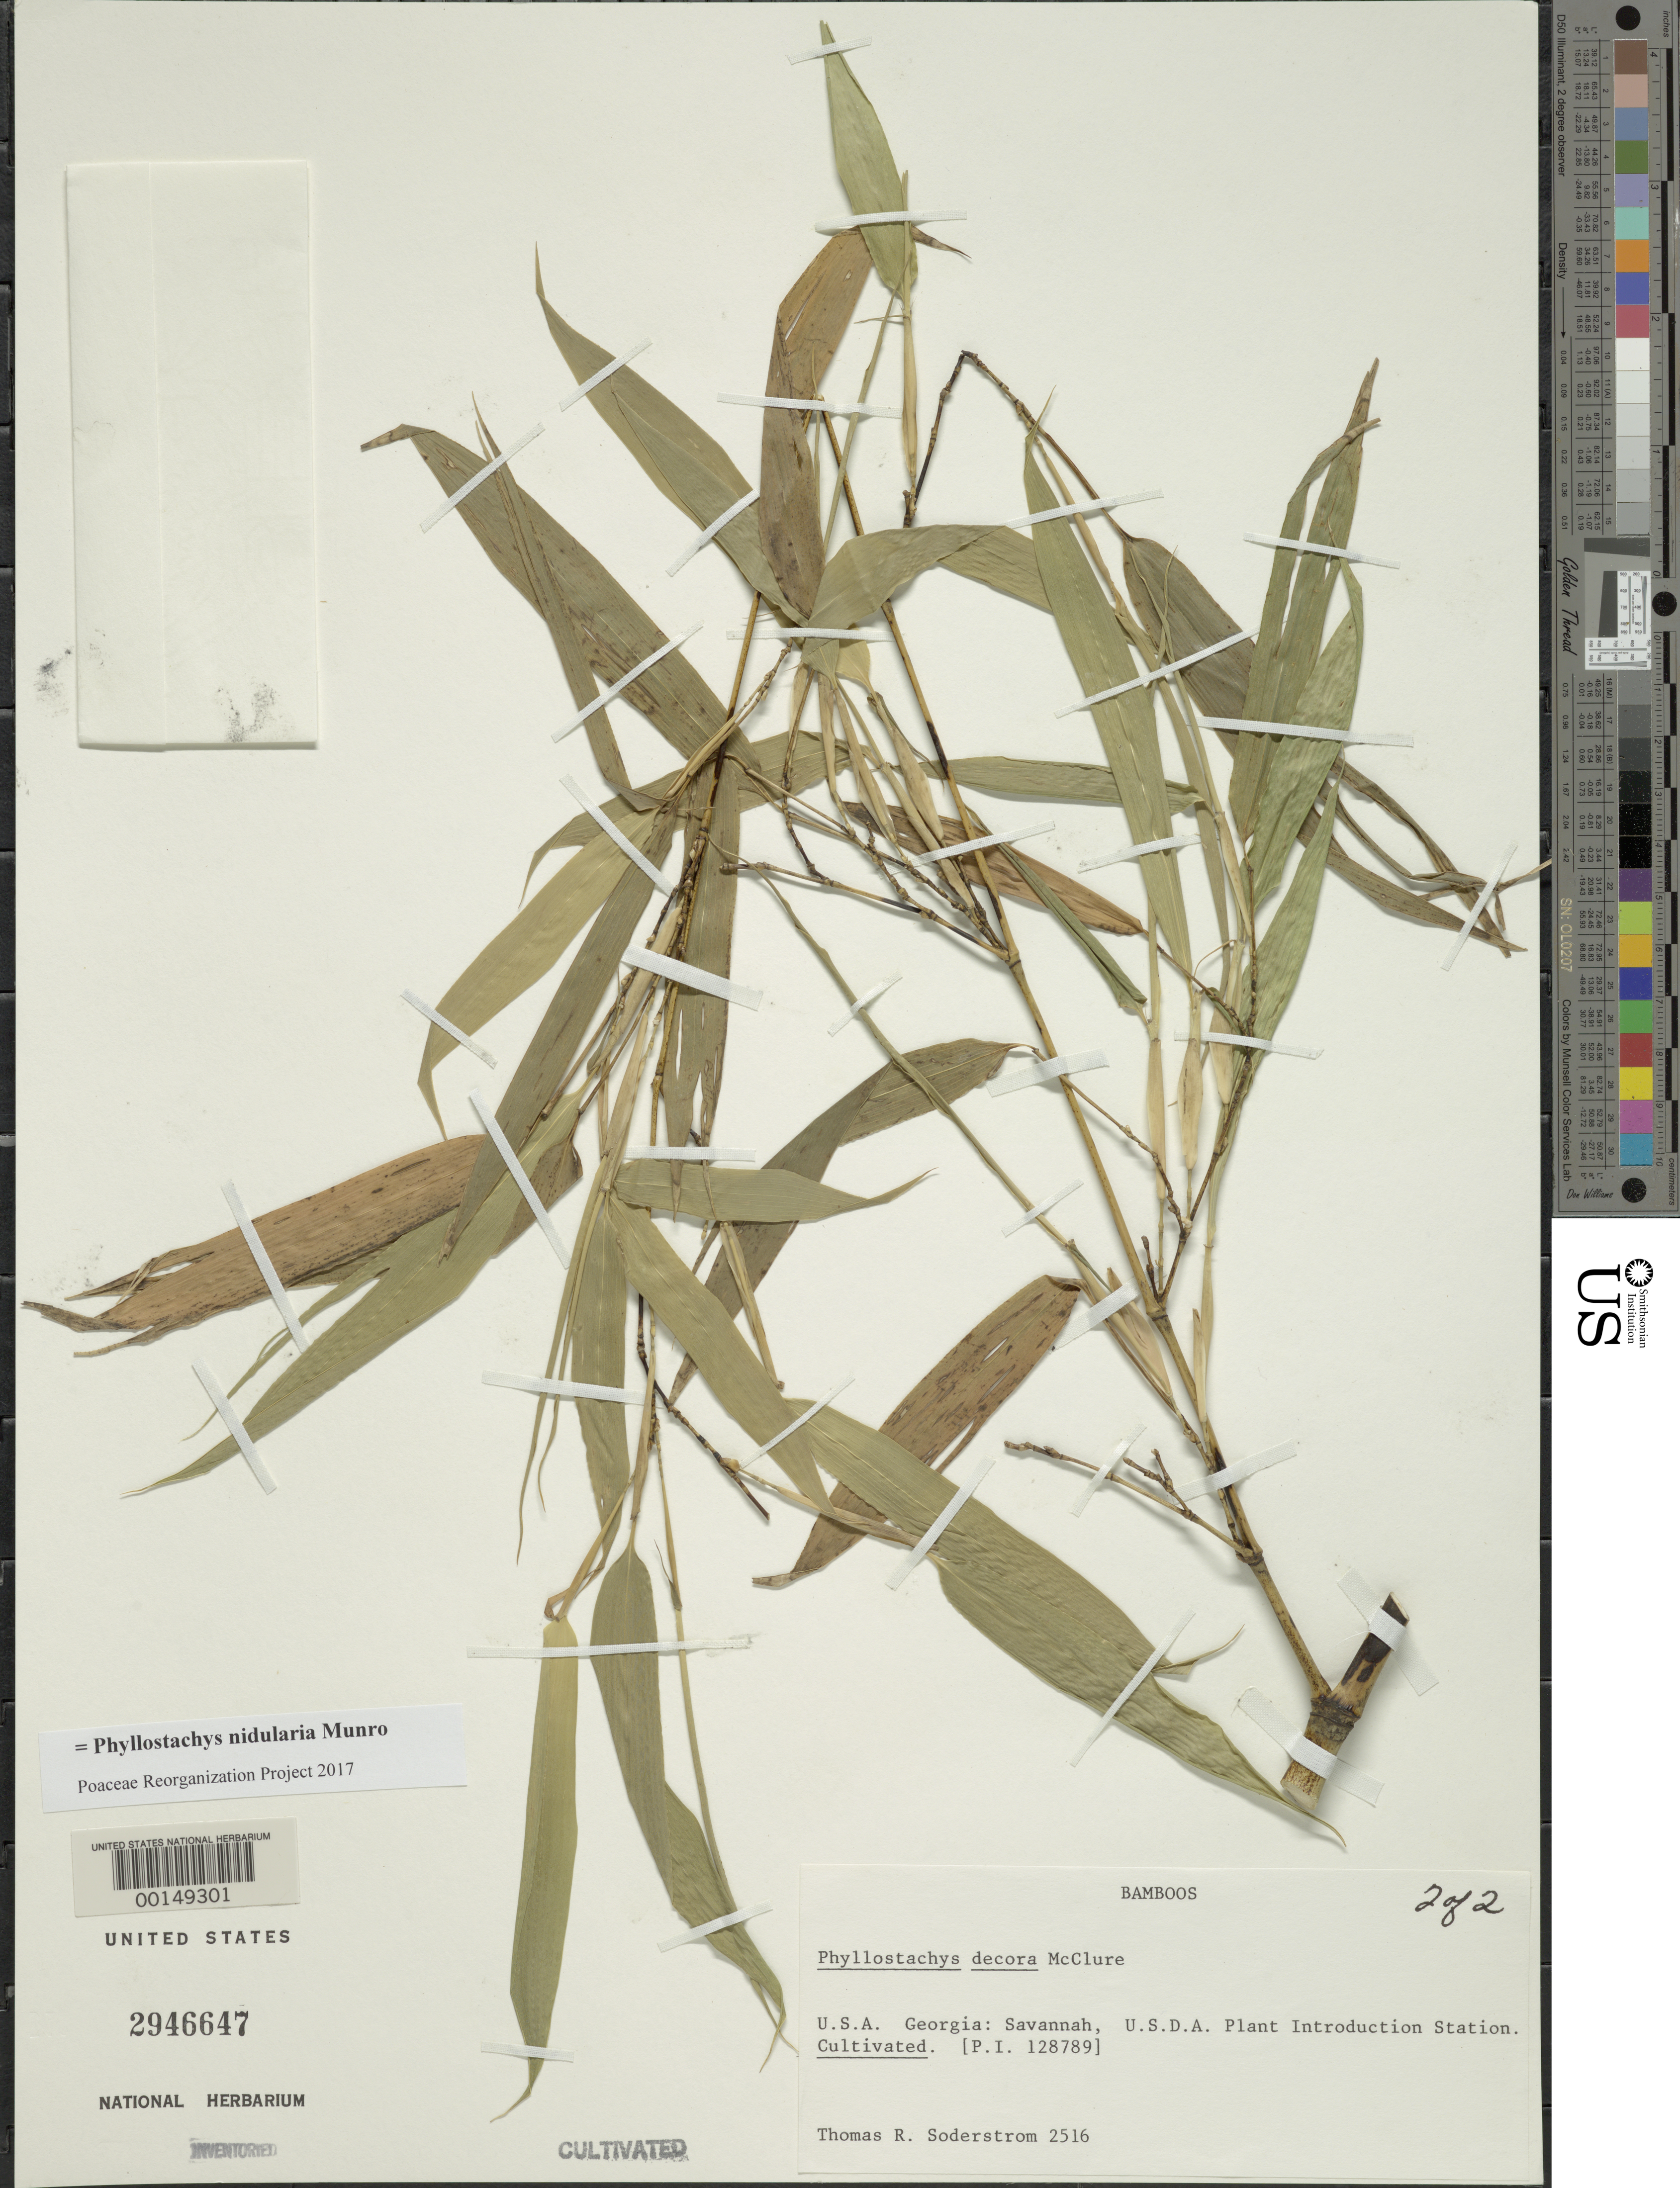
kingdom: Plantae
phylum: Tracheophyta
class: Liliopsida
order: Poales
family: Poaceae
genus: Phyllostachys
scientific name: Phyllostachys mannii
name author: Gamble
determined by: Poaceae Reorganization Project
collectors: T. R. Soderstrom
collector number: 2516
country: United States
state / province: Georgia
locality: Savannah, usda p.i. garden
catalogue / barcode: US 2946647